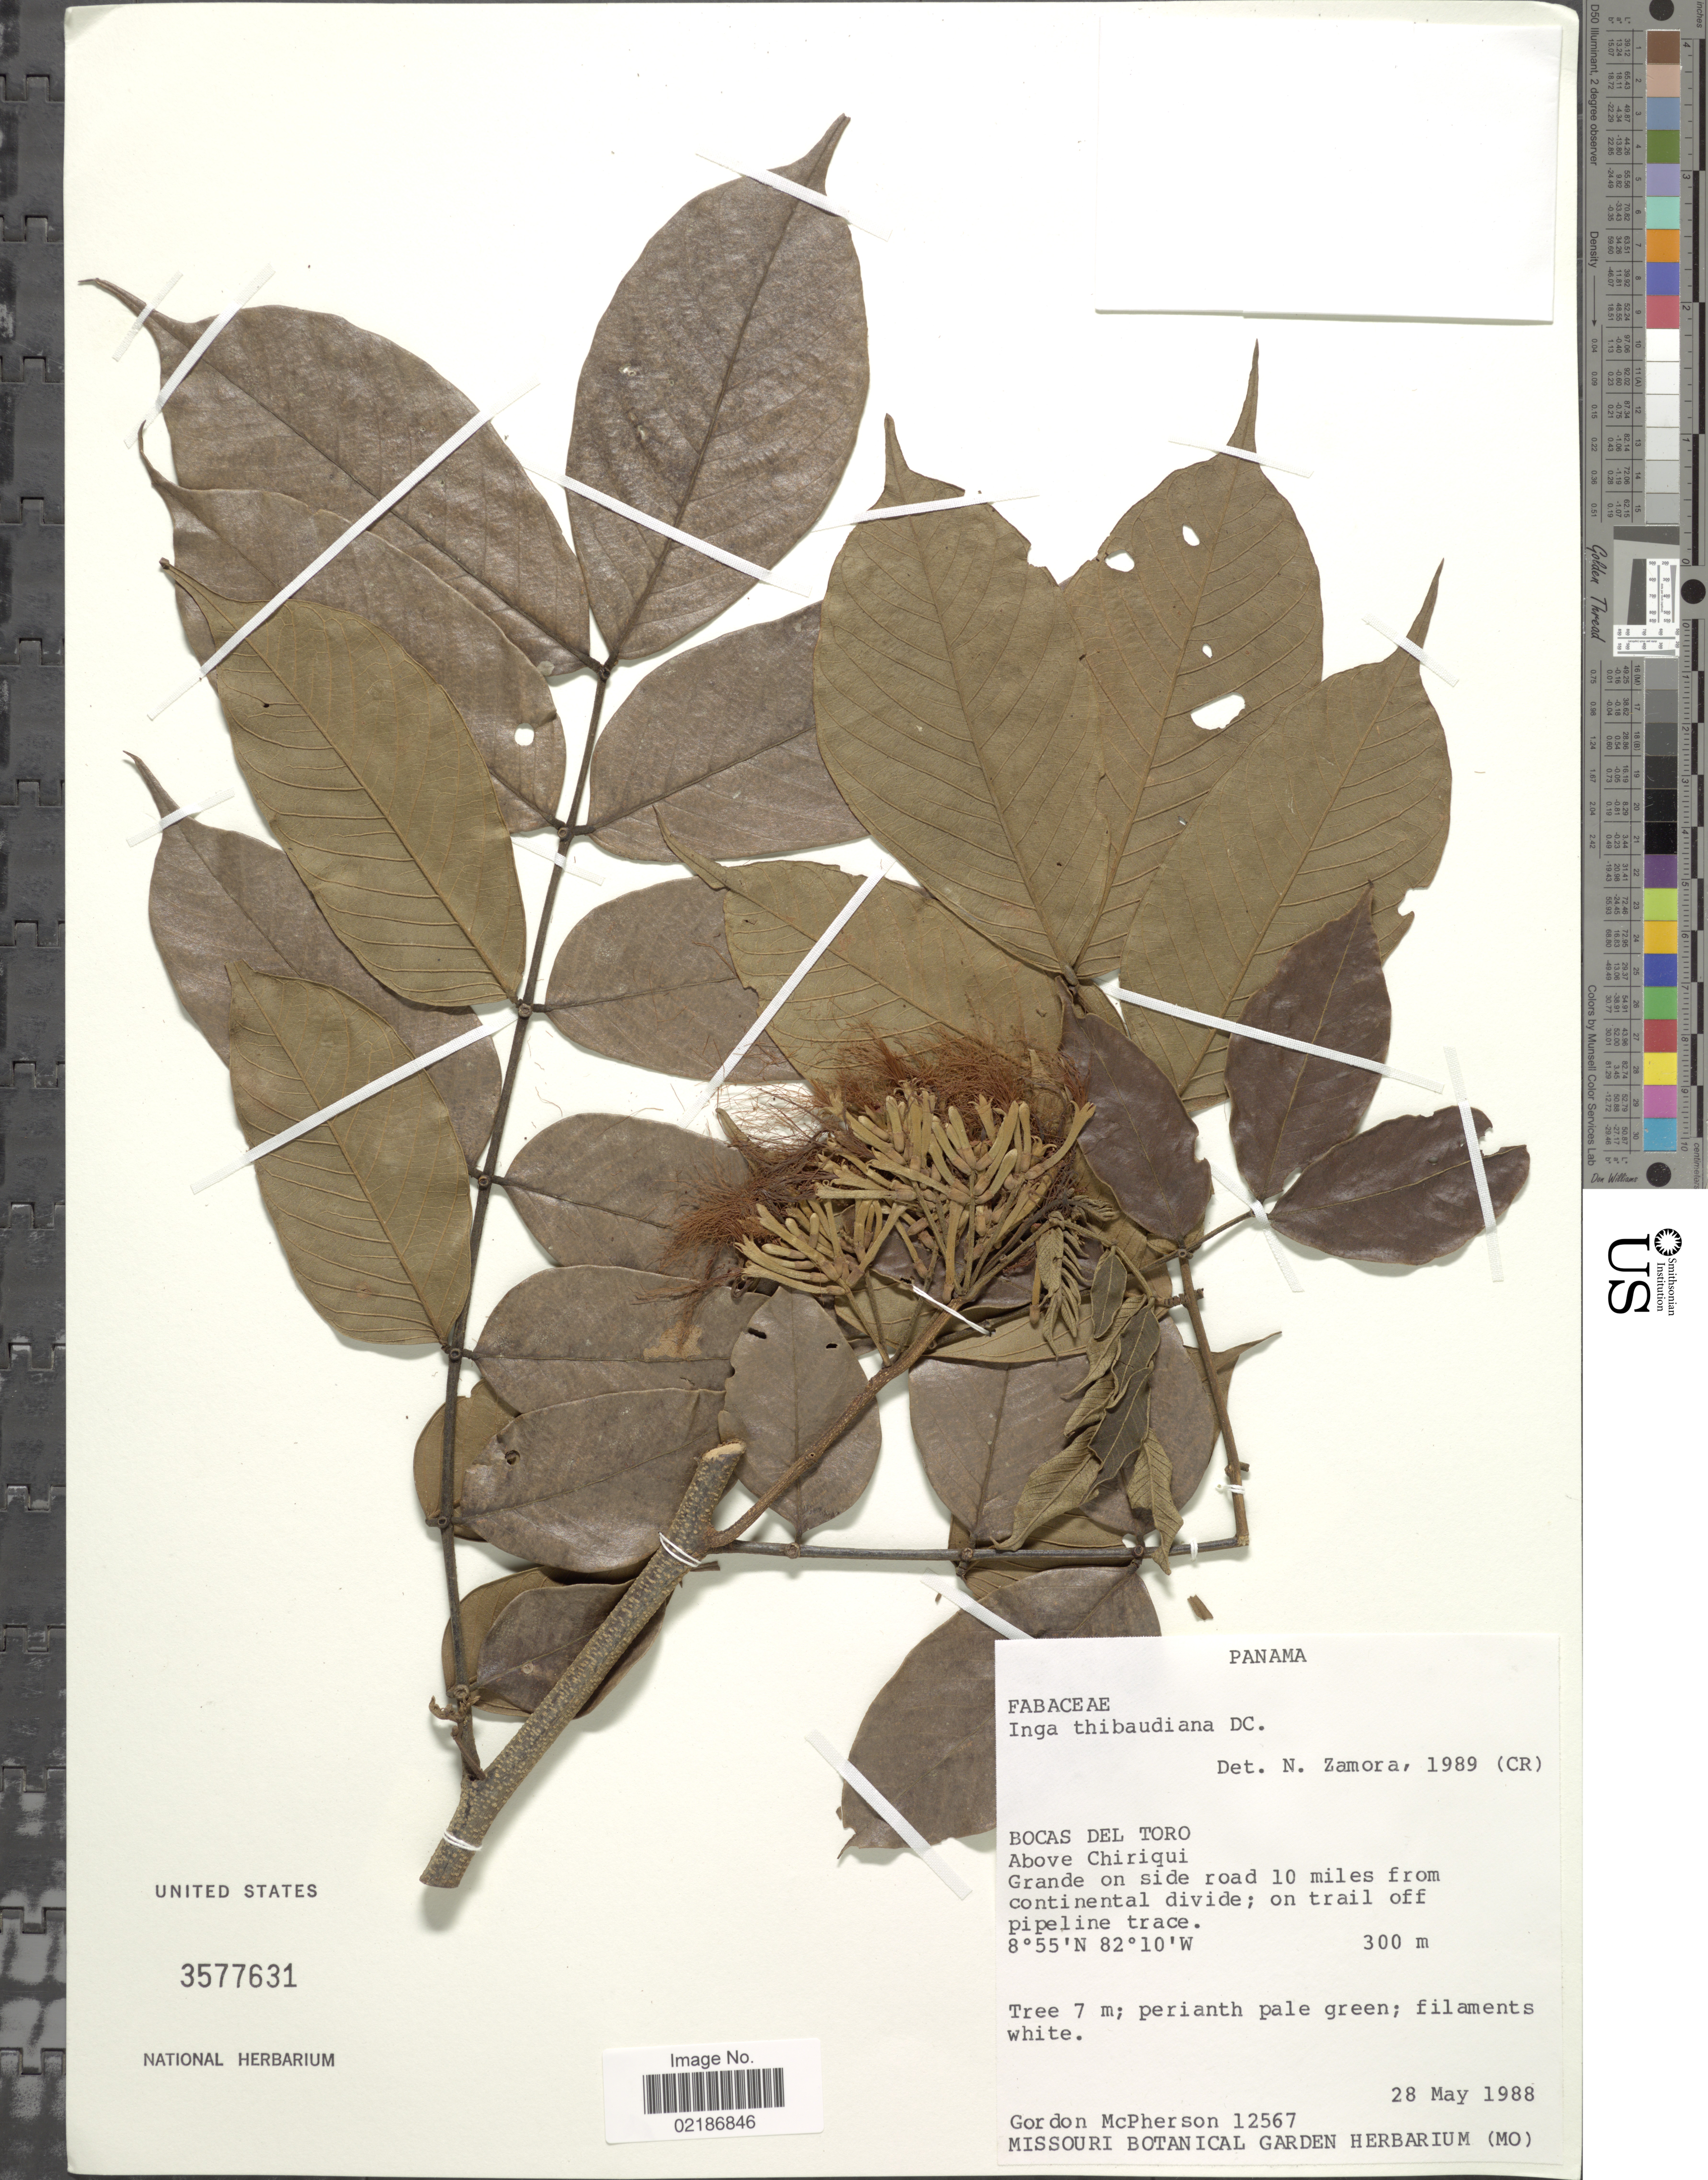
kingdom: Plantae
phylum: Tracheophyta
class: Magnoliopsida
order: Fabales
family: Fabaceae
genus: Inga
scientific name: Inga thibaudiana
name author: DC.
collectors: G. D. McPherson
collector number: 12567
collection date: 1988-05-28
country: Panama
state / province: Bocas del Toro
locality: Above Chiriqui Grande on side road 10 miles from continental divide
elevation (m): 300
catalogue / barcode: US 3577631